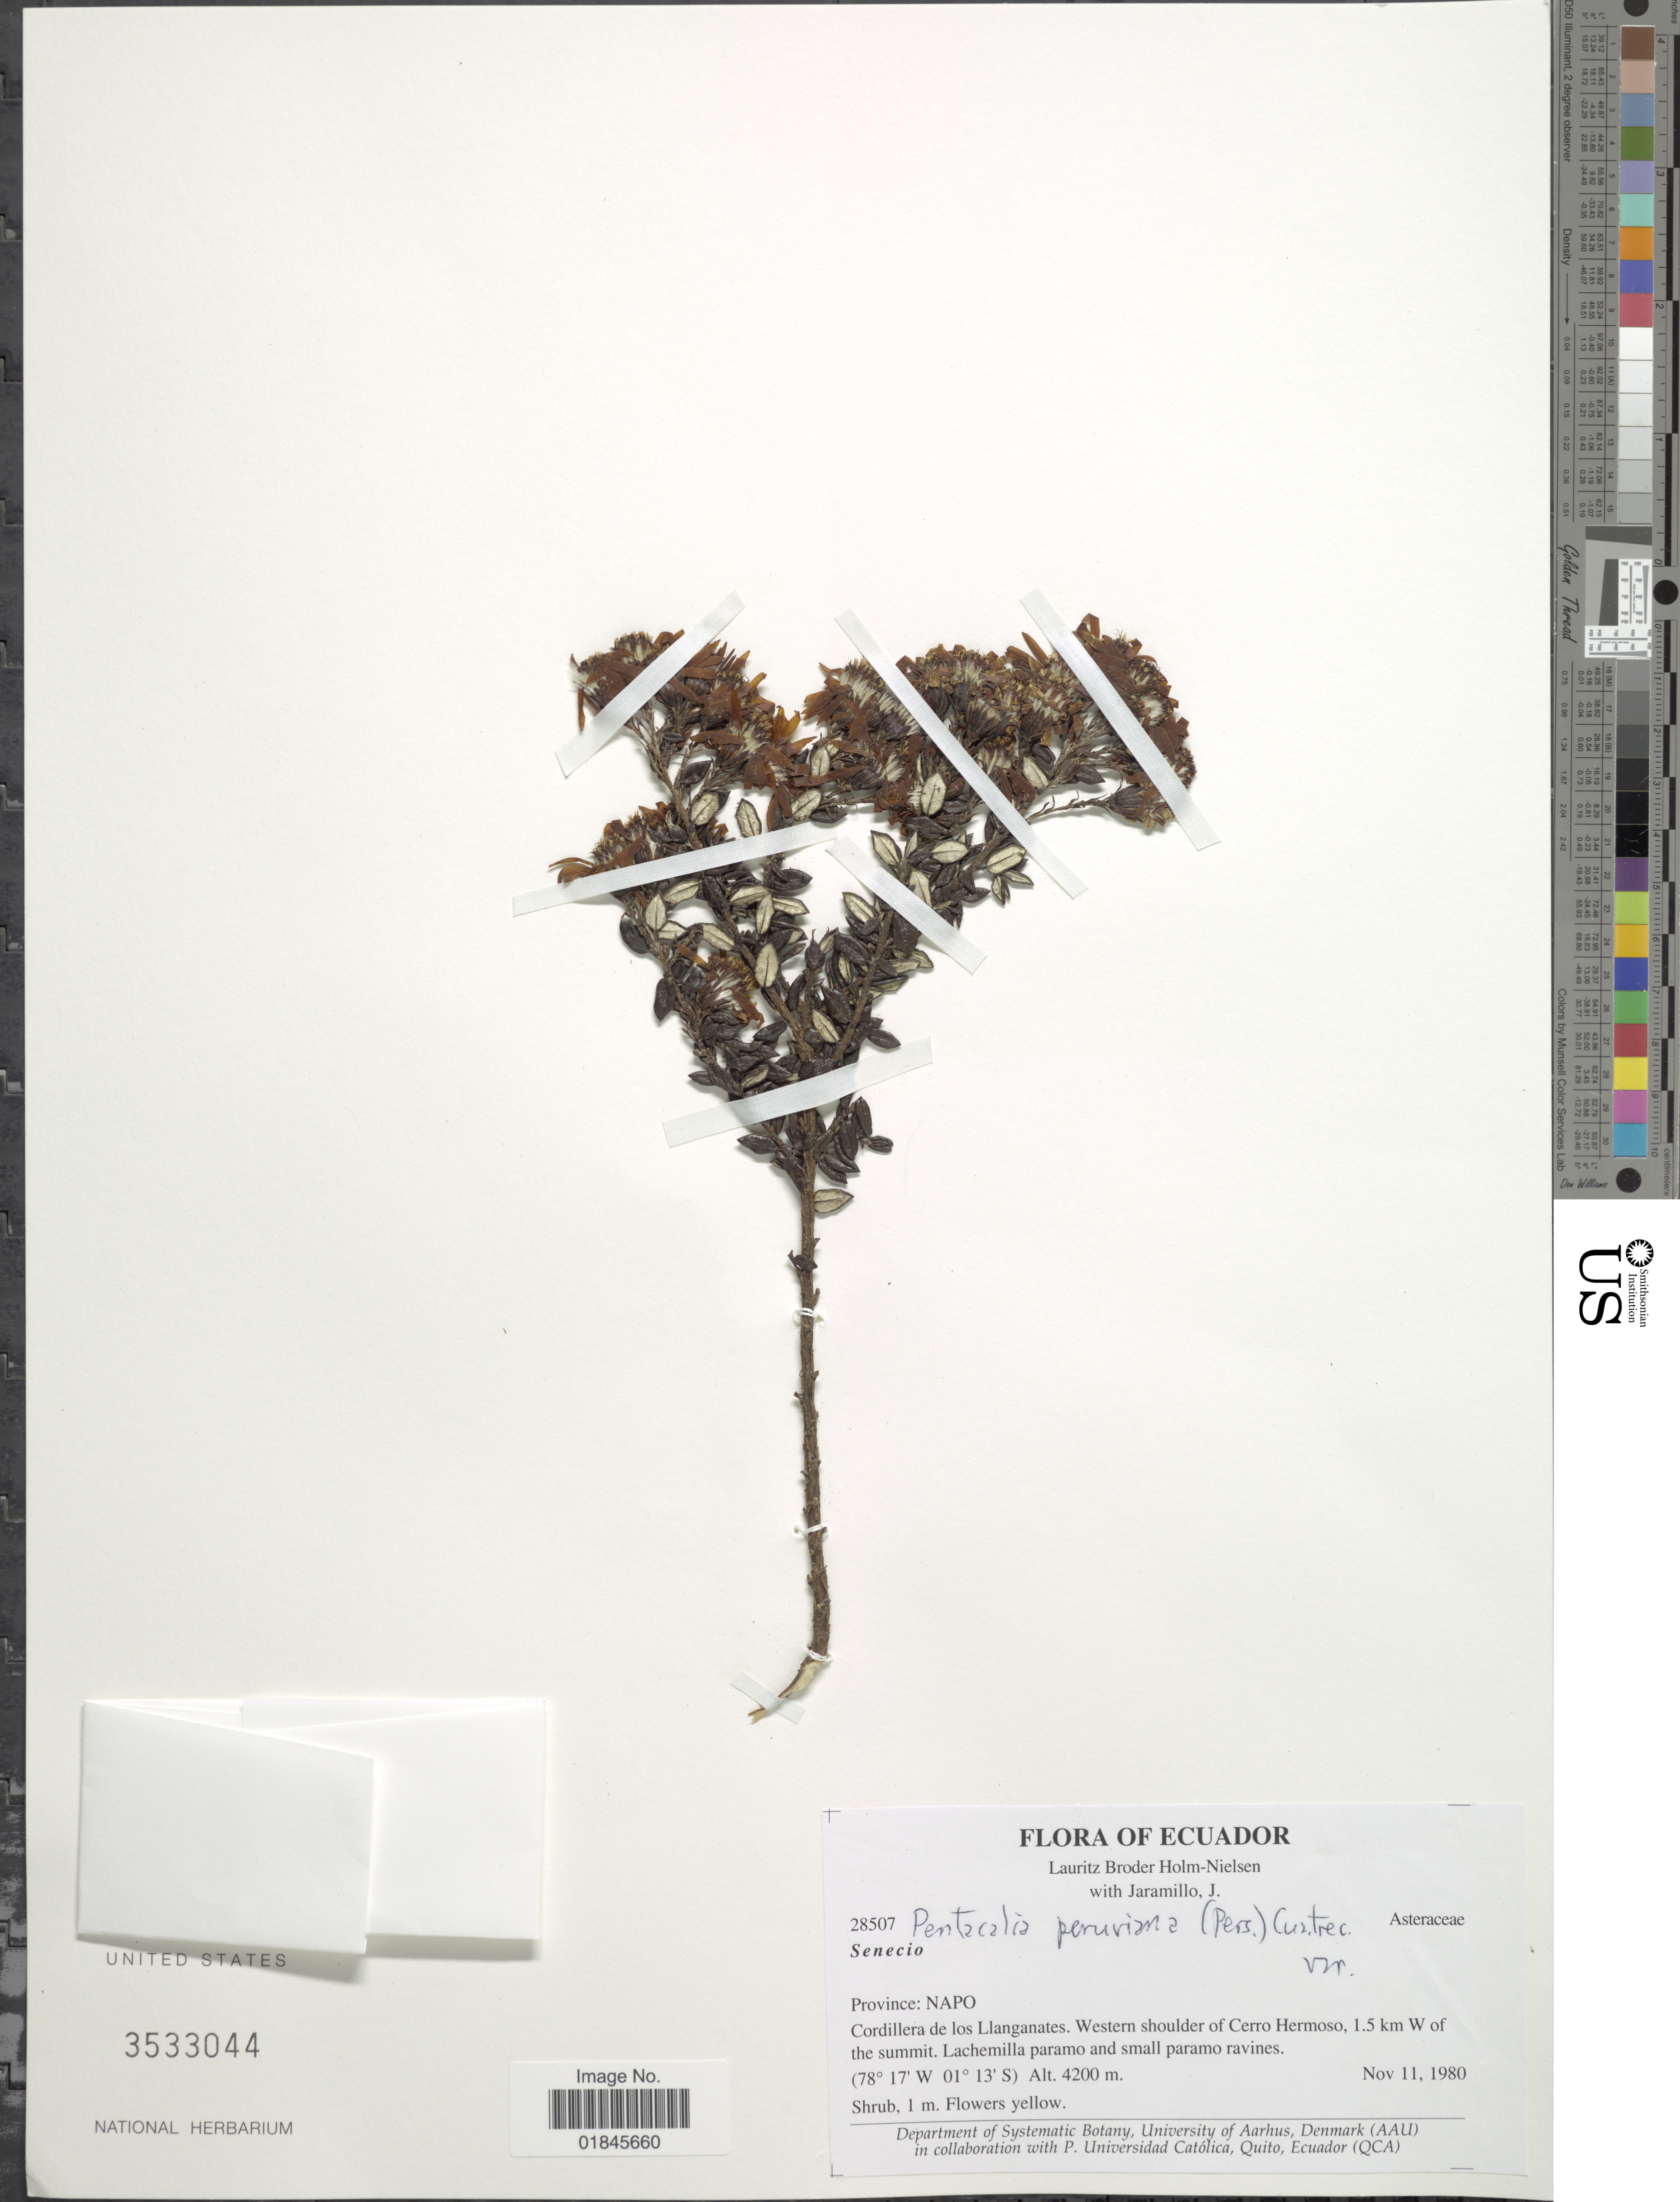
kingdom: Plantae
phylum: Tracheophyta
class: Magnoliopsida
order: Asterales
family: Asteraceae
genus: Pentacalia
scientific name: Pentacalia peruviana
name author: (Pers.) Cuatrec.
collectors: L. B. Holm-Nielsen & J. Jaramillo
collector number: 28507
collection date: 1980-11-11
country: Ecuador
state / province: Napo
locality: Cordillera de los Llanganates. Western shoulder of Cerro Hermoso, 1.5 km W of the summit. Lachemilla paramo and small paramo ravines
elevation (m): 4200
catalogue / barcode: US 3533044